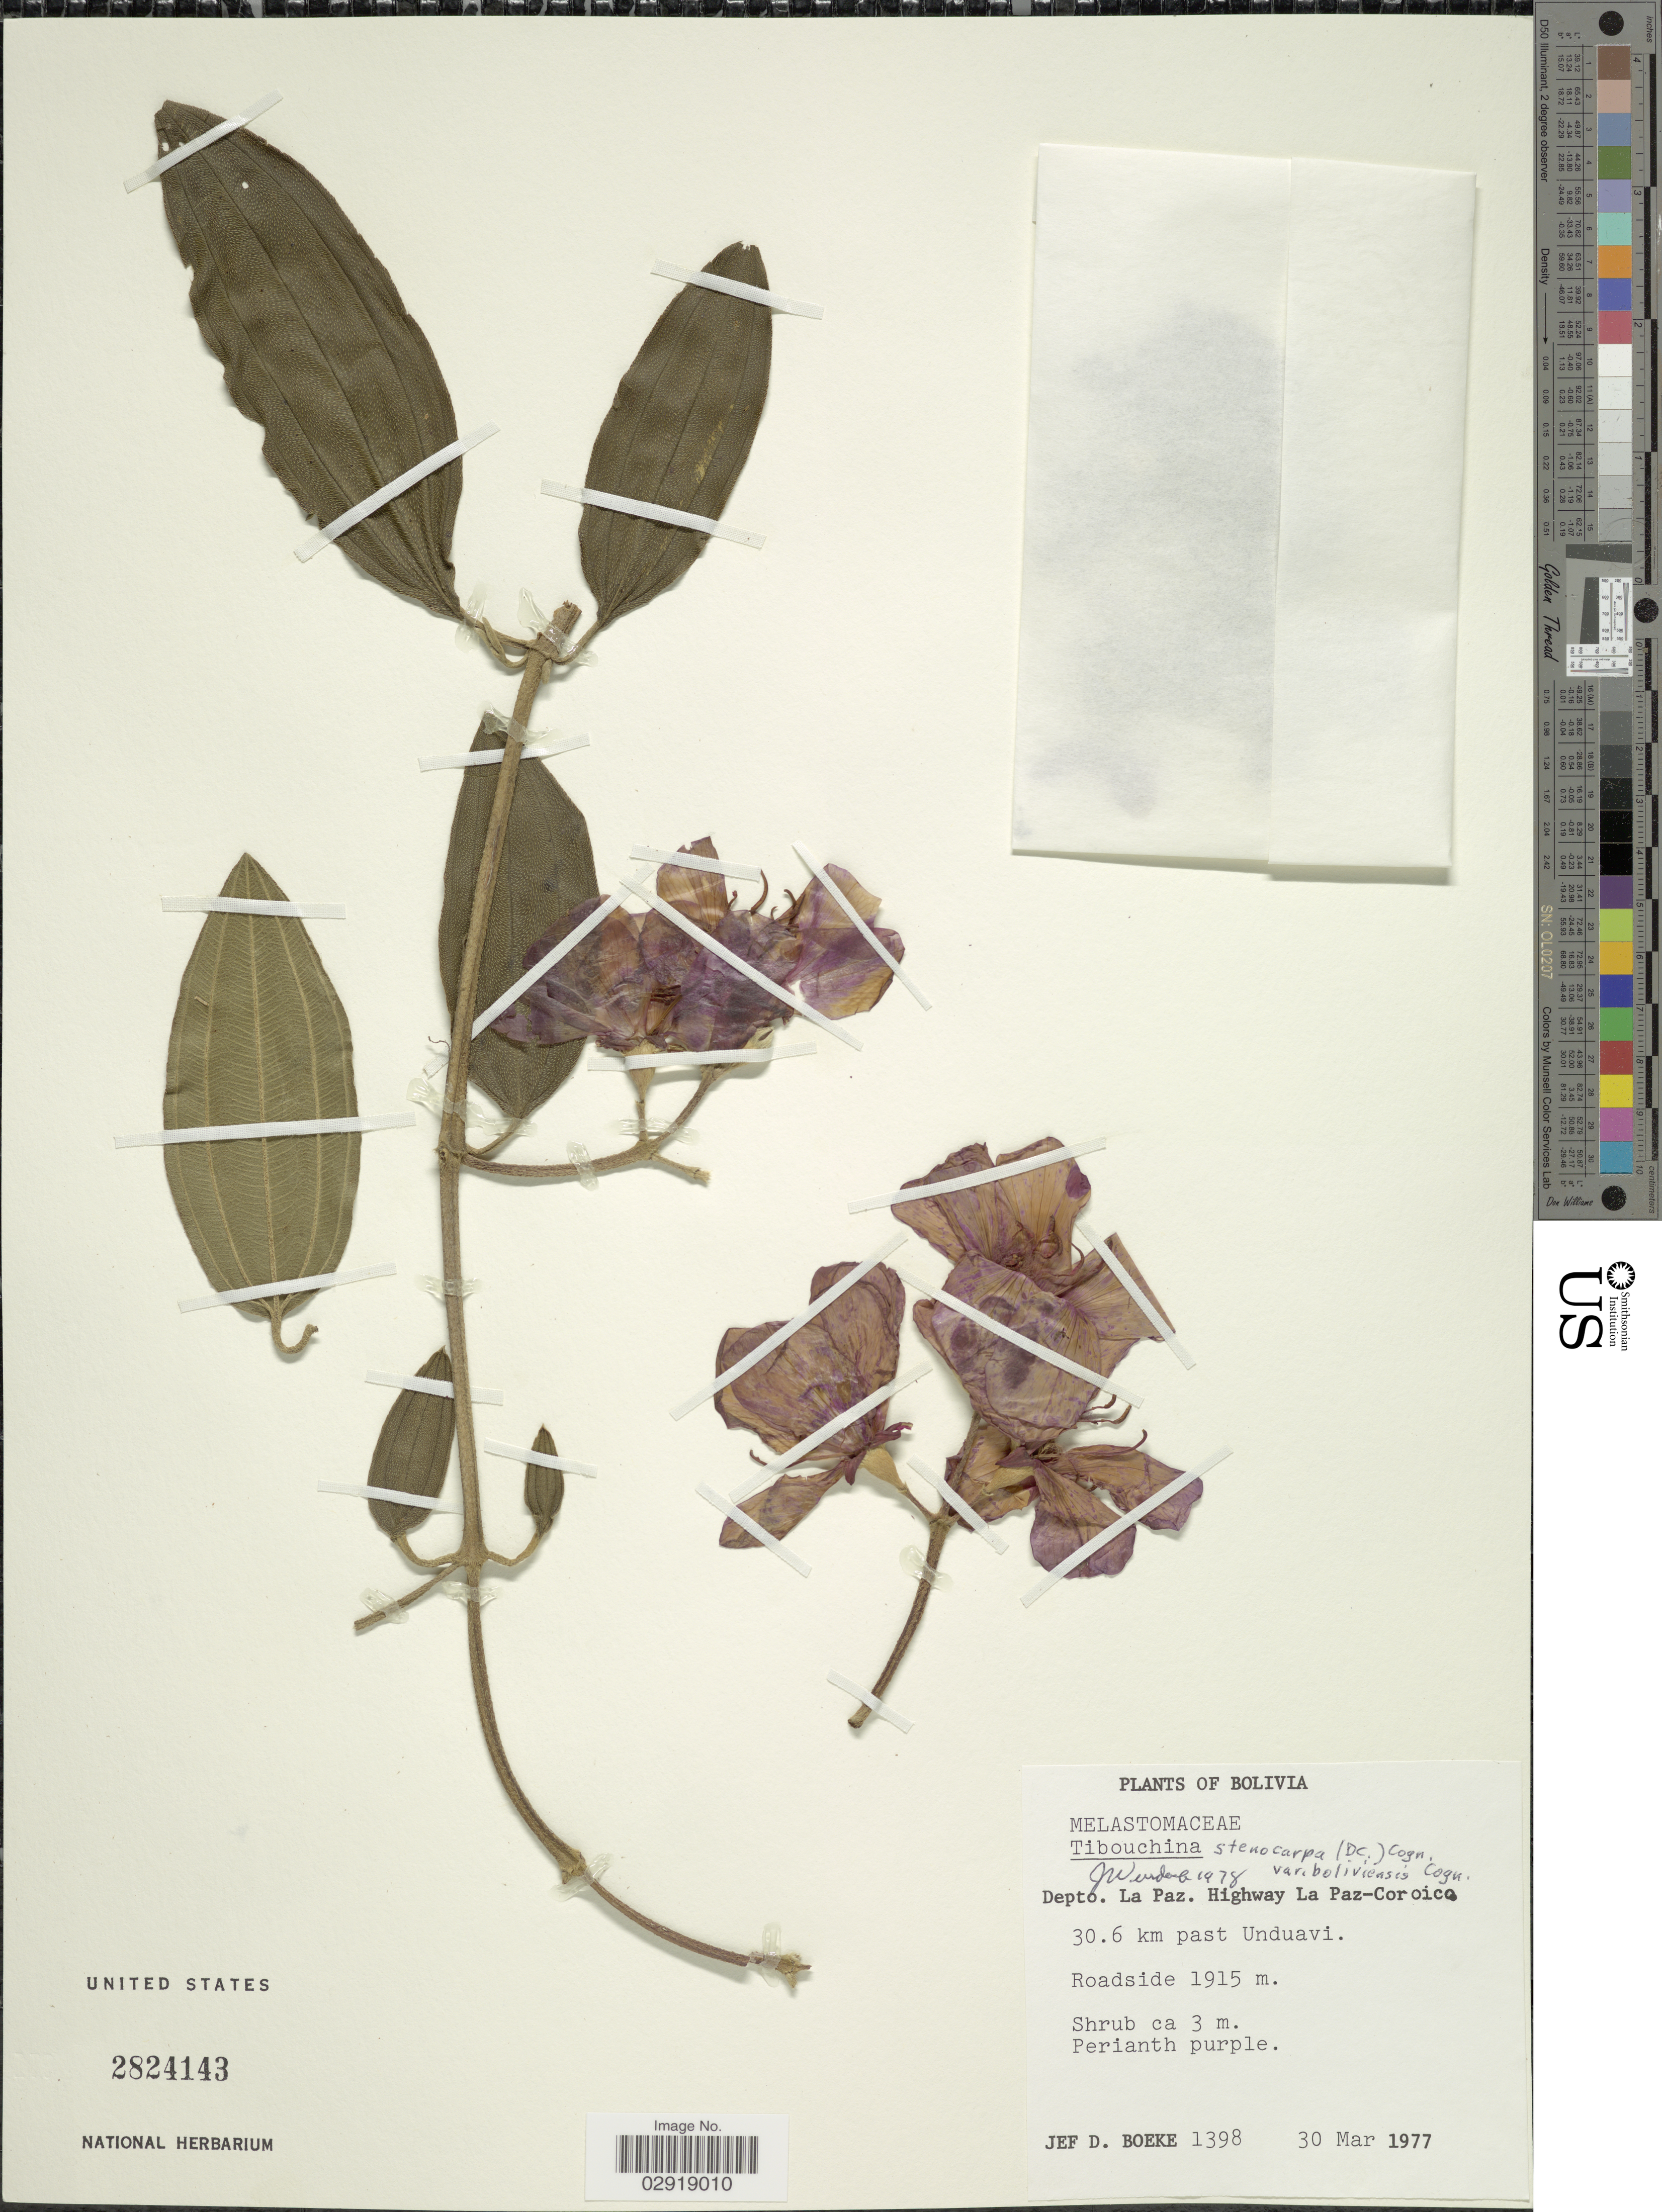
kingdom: Plantae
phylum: Tracheophyta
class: Magnoliopsida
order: Myrtales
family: Melastomataceae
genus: Pleroma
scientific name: Pleroma stenocarpum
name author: (DC.) Triana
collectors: J. D. Boeke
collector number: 1398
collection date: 1977-03-30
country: Bolivia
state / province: La Paz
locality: Depto. La Paz. Highway La Paz-Coroico. 30.6 km past Unduavi.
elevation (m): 1915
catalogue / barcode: US 2824143